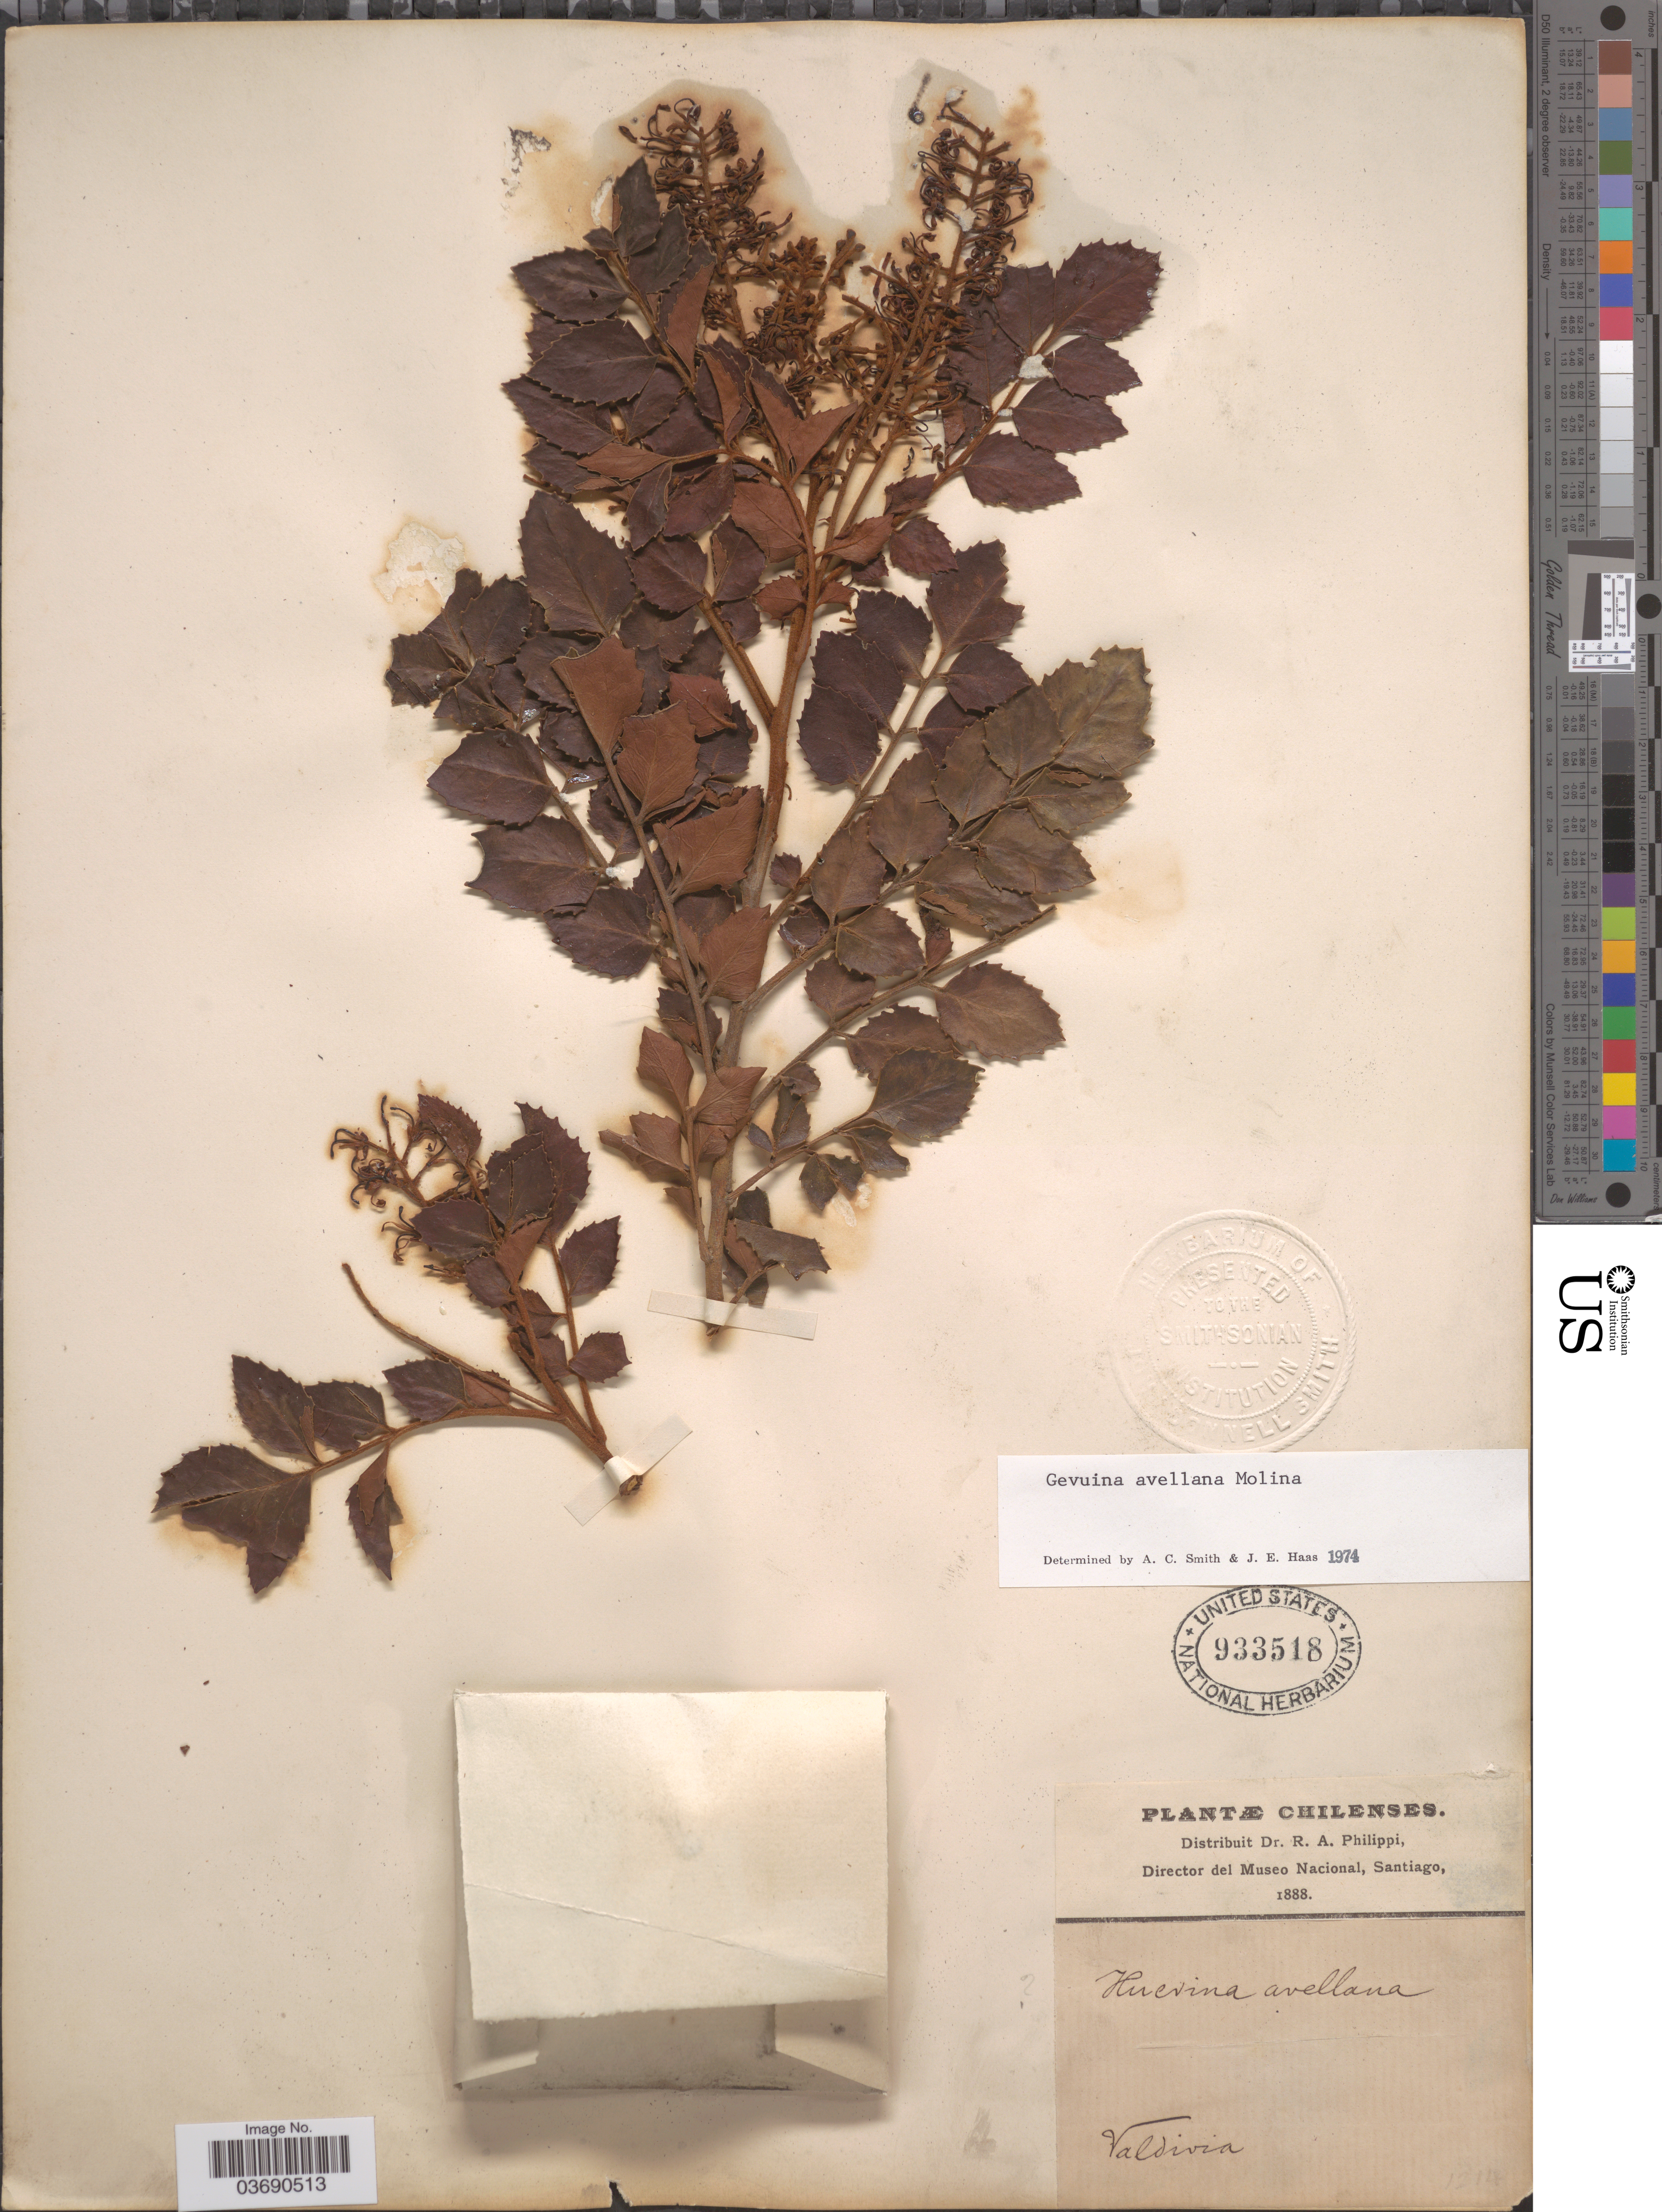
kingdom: Plantae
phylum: Tracheophyta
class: Magnoliopsida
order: Proteales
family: Proteaceae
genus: Gevuina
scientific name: Gevuina avellana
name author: Molina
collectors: ex. herb. R.A. Philippi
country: Chile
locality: Valdivia.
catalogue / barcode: US 933518